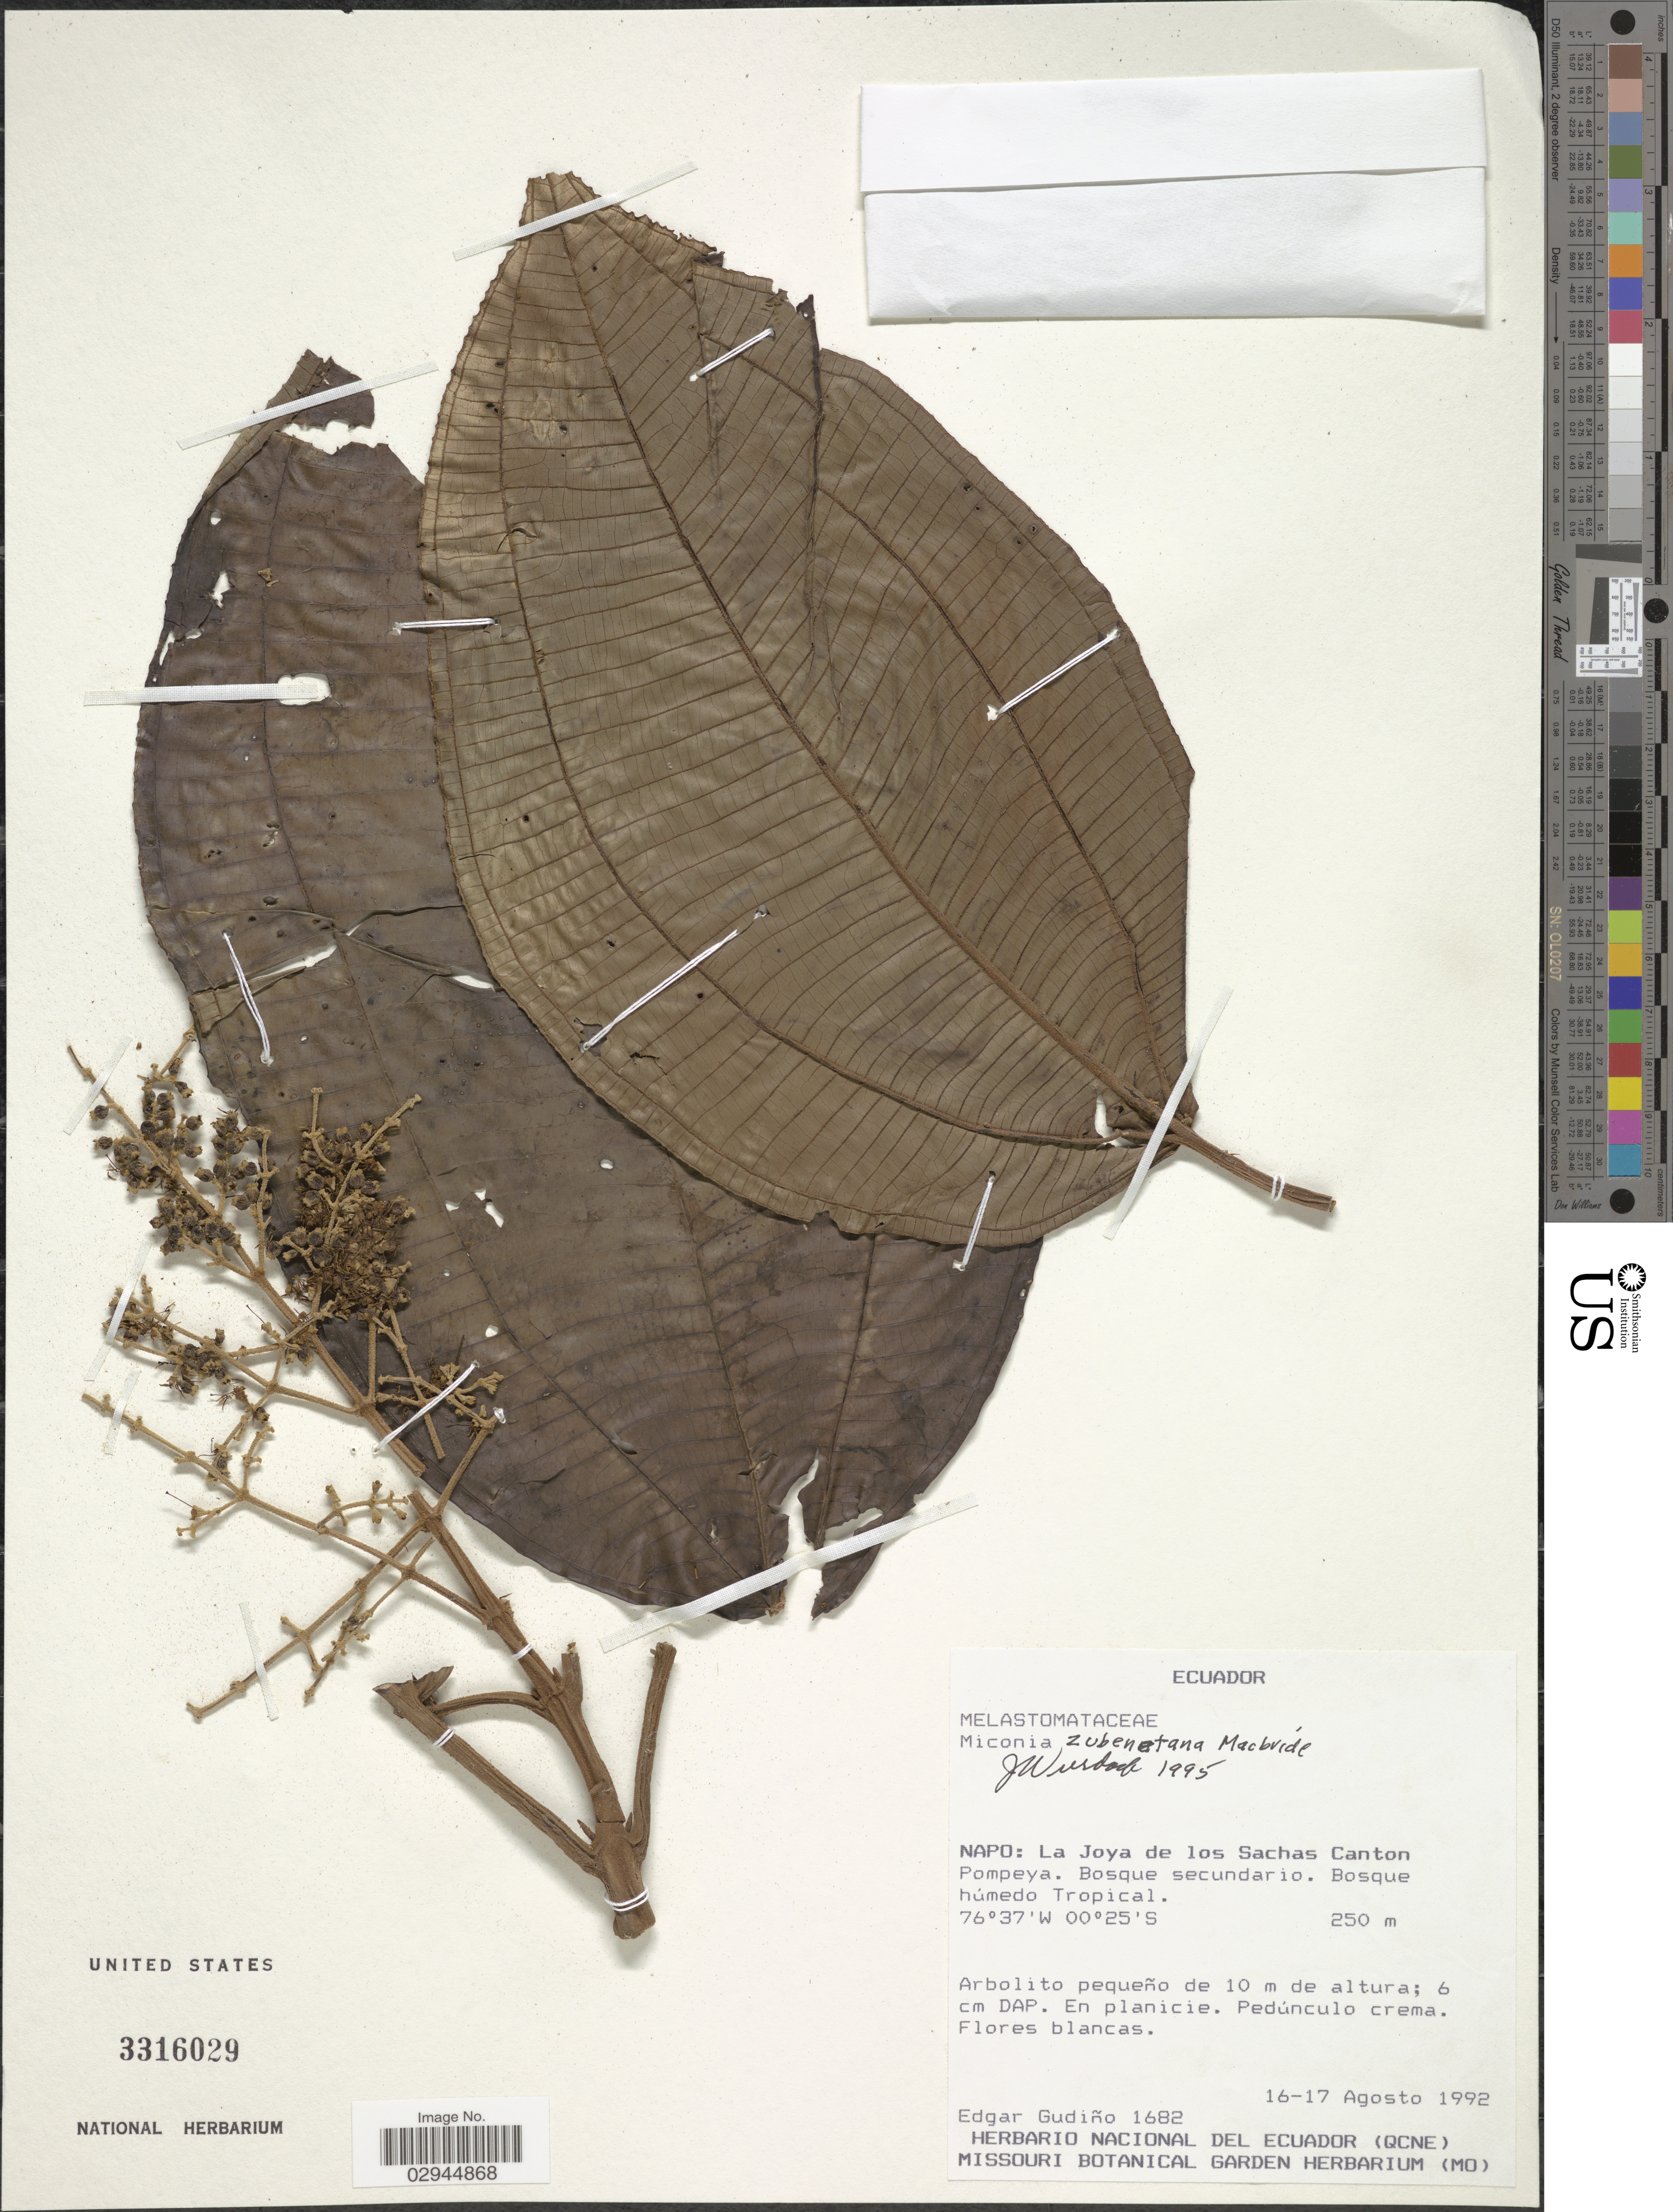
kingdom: Plantae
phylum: Tracheophyta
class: Magnoliopsida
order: Myrtales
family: Melastomataceae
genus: Miconia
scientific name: Miconia zubenetana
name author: J.F. Macbr.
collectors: E. Gudiño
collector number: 1682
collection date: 1992-08-16/1992-08-17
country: Ecuador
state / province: Napo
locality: La Joya de los Sachas Canton Pompeya.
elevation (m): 250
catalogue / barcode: US 3316029